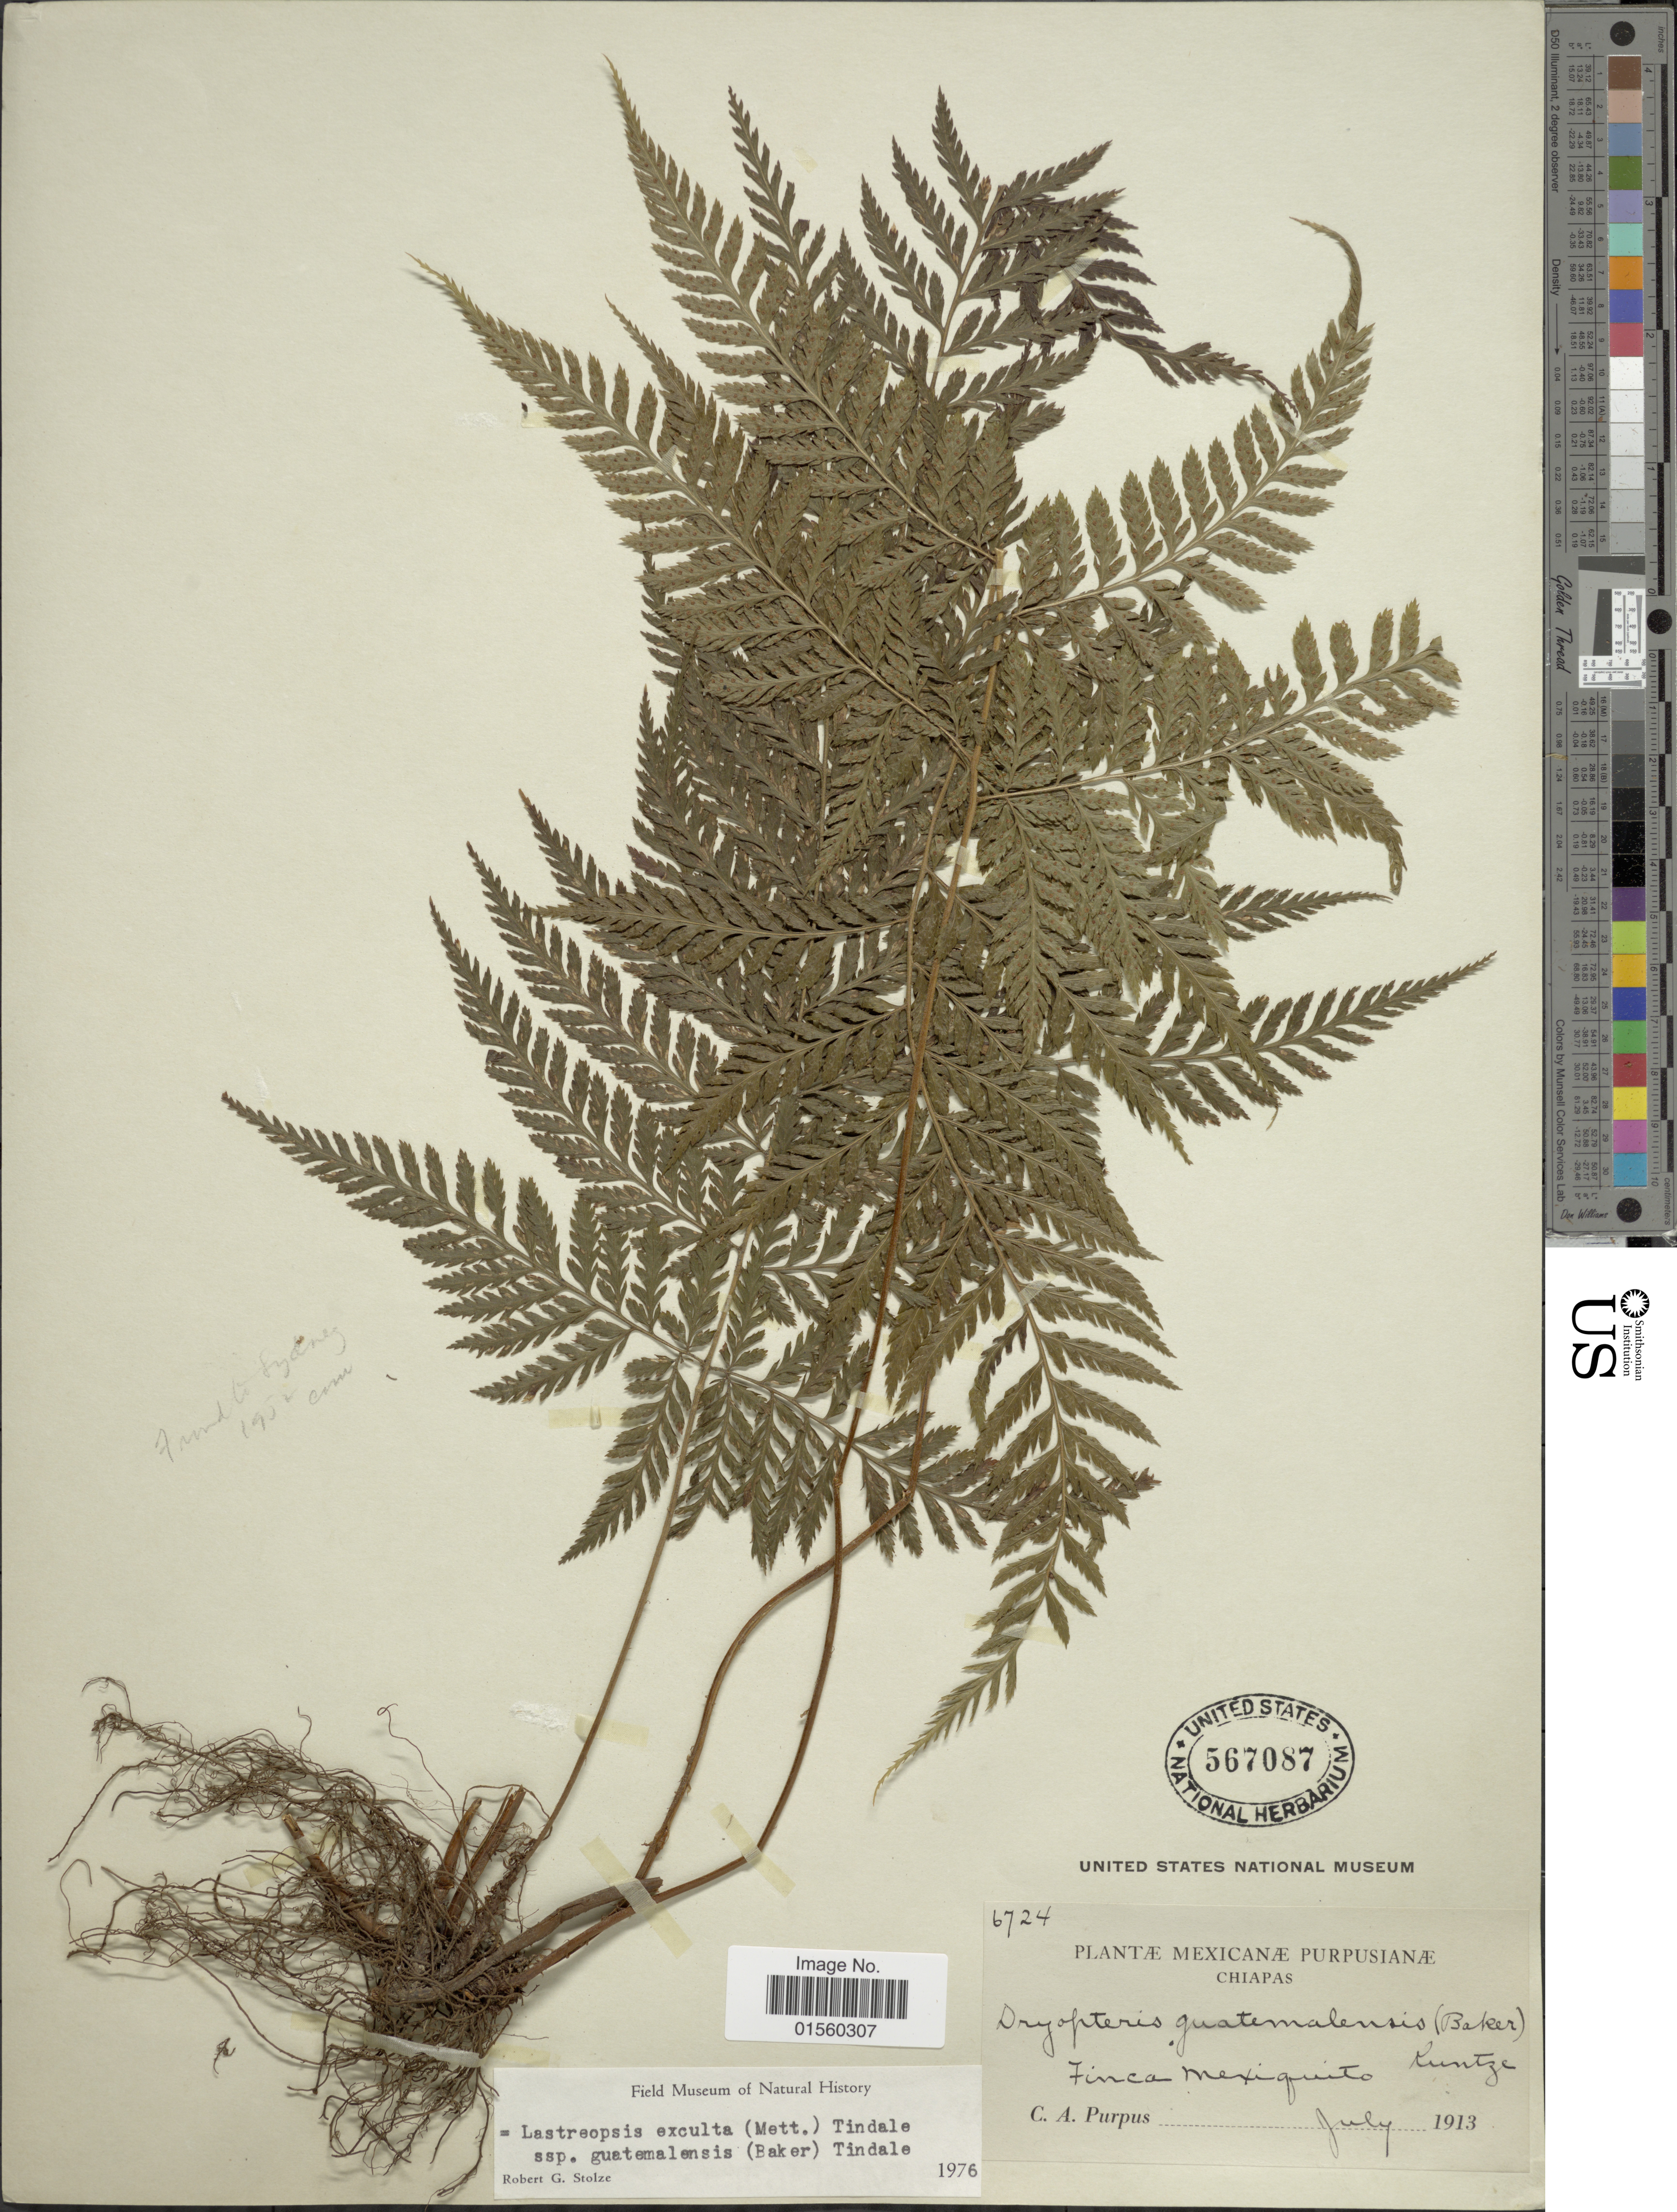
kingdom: Plantae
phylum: Tracheophyta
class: Polypodiopsida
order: Polypodiales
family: Dryopteridaceae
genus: Parapolystichum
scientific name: Parapolystichum excultum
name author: (Mett.) Labiak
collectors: C. A. Purpus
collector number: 6724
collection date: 1913-07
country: Mexico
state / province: Chiapas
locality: Finca Mexiquito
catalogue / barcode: US 567087